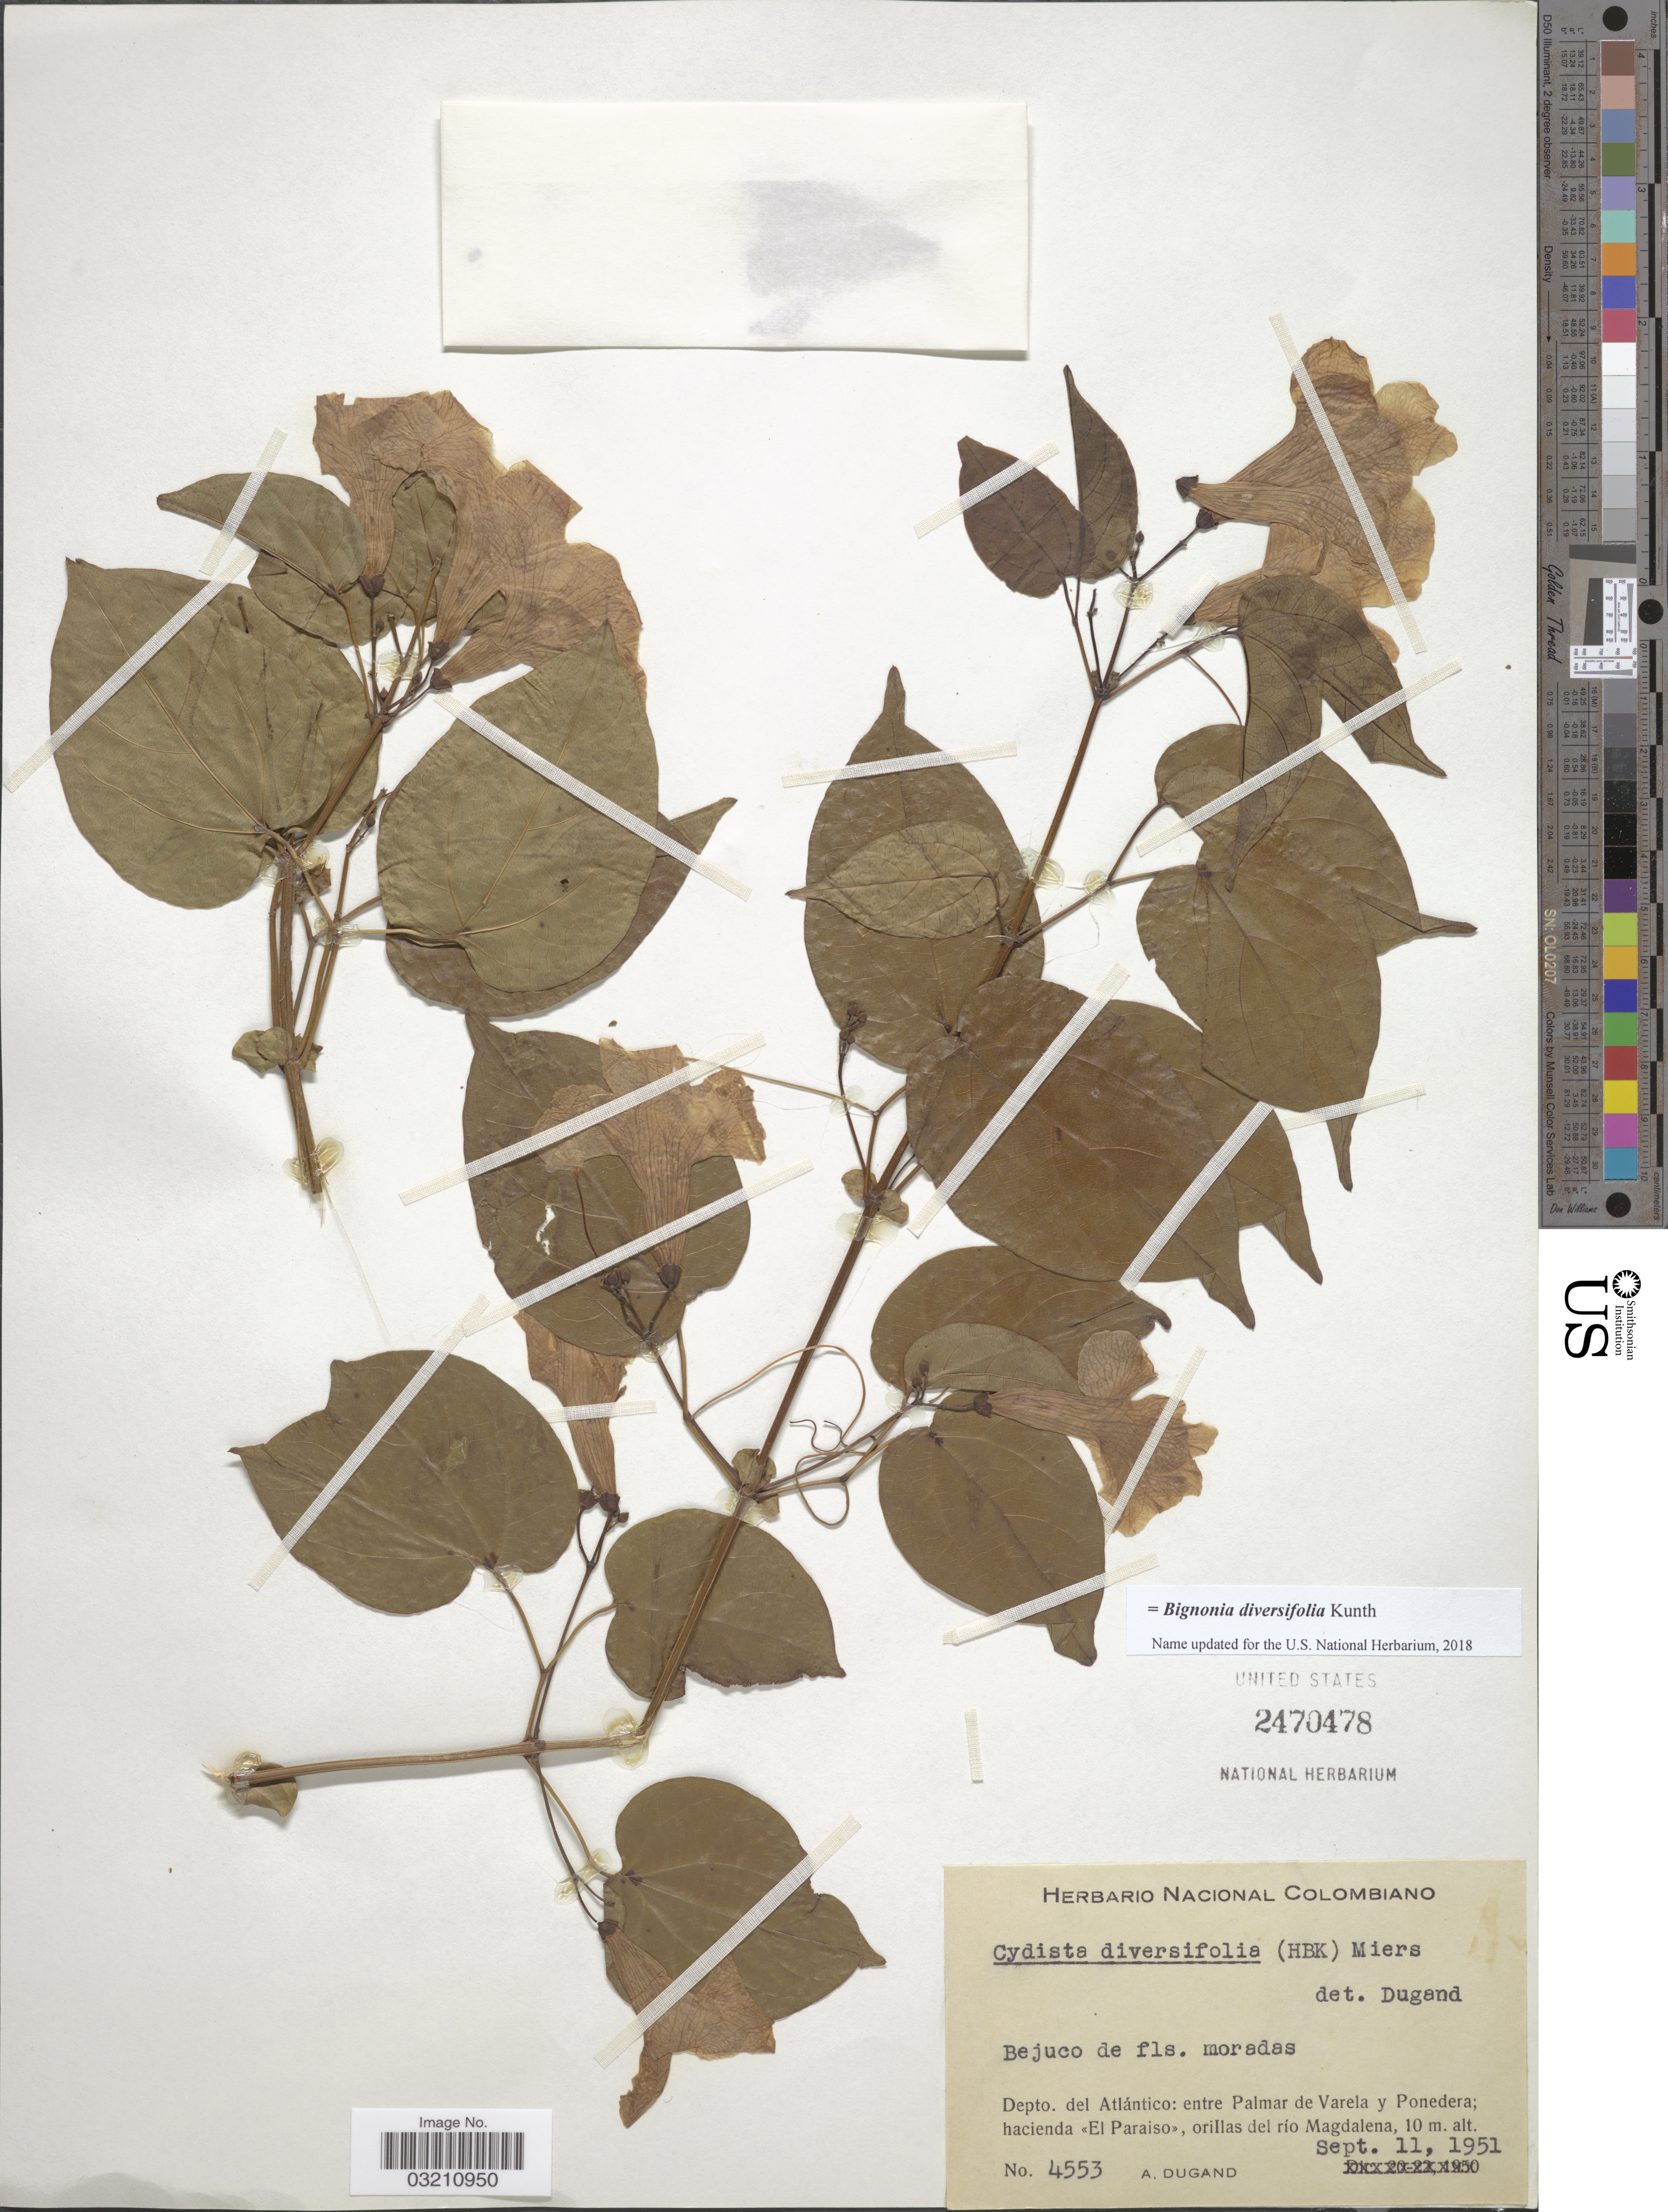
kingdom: Plantae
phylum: Tracheophyta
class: Magnoliopsida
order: Lamiales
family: Bignoniaceae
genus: Bignonia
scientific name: Bignonia diversifolia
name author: Kunth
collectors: A. Dugand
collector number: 4553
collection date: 1951-09-11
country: Colombia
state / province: Atlántico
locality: Depto. del Atlántico: entre Palmar de Varela y Ponedera; Hacienda «El Paraiso», orillas del río Magdalena.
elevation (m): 10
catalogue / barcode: US 2470478